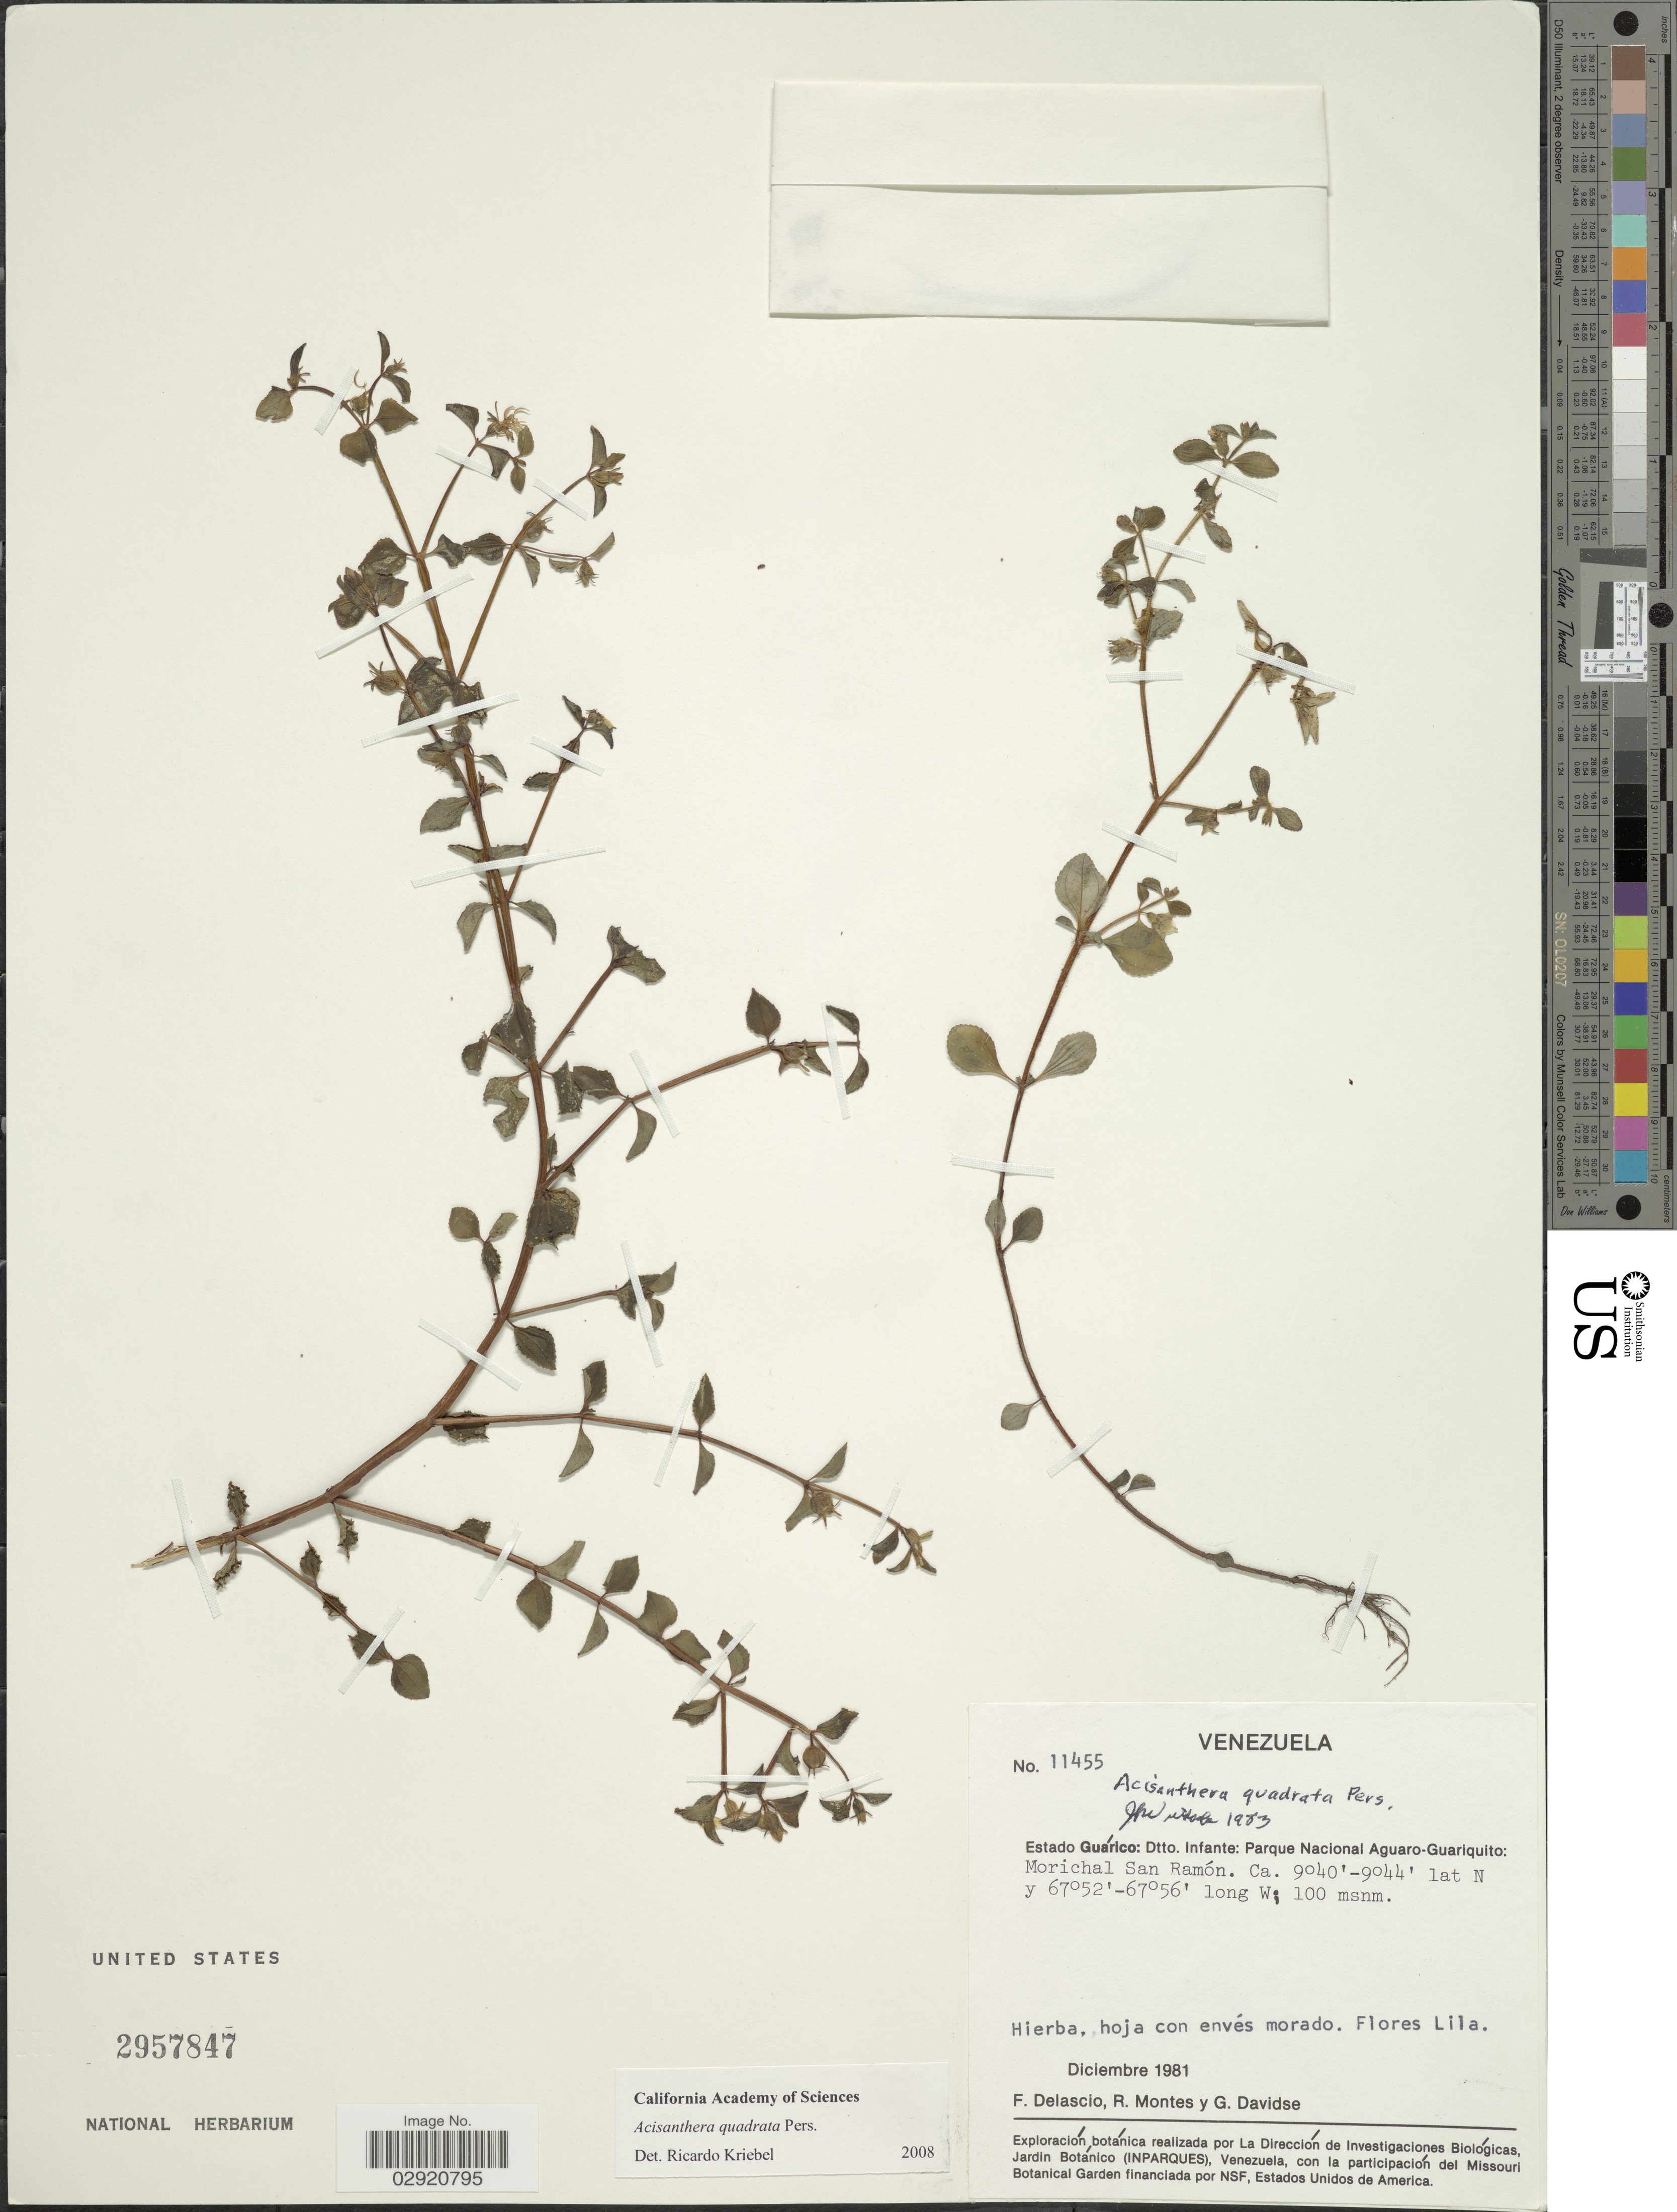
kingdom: Plantae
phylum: Tracheophyta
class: Magnoliopsida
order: Myrtales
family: Melastomataceae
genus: Acisanthera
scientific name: Acisanthera variabilis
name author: Triana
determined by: Nunes da Silva, Diego, (RB), Jardim Botanico do Rio de Janeiro - Herbario (BRAZIL)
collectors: F. Delascio C., R. Montes & G. Davidse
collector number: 11455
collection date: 1981-12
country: Venezuela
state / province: Guárico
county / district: Leonardo Infante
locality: Dtto. Infante: Parque Nacional Aguaro-Guariquito: Morichal San Ramón.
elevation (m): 100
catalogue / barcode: US 2957847